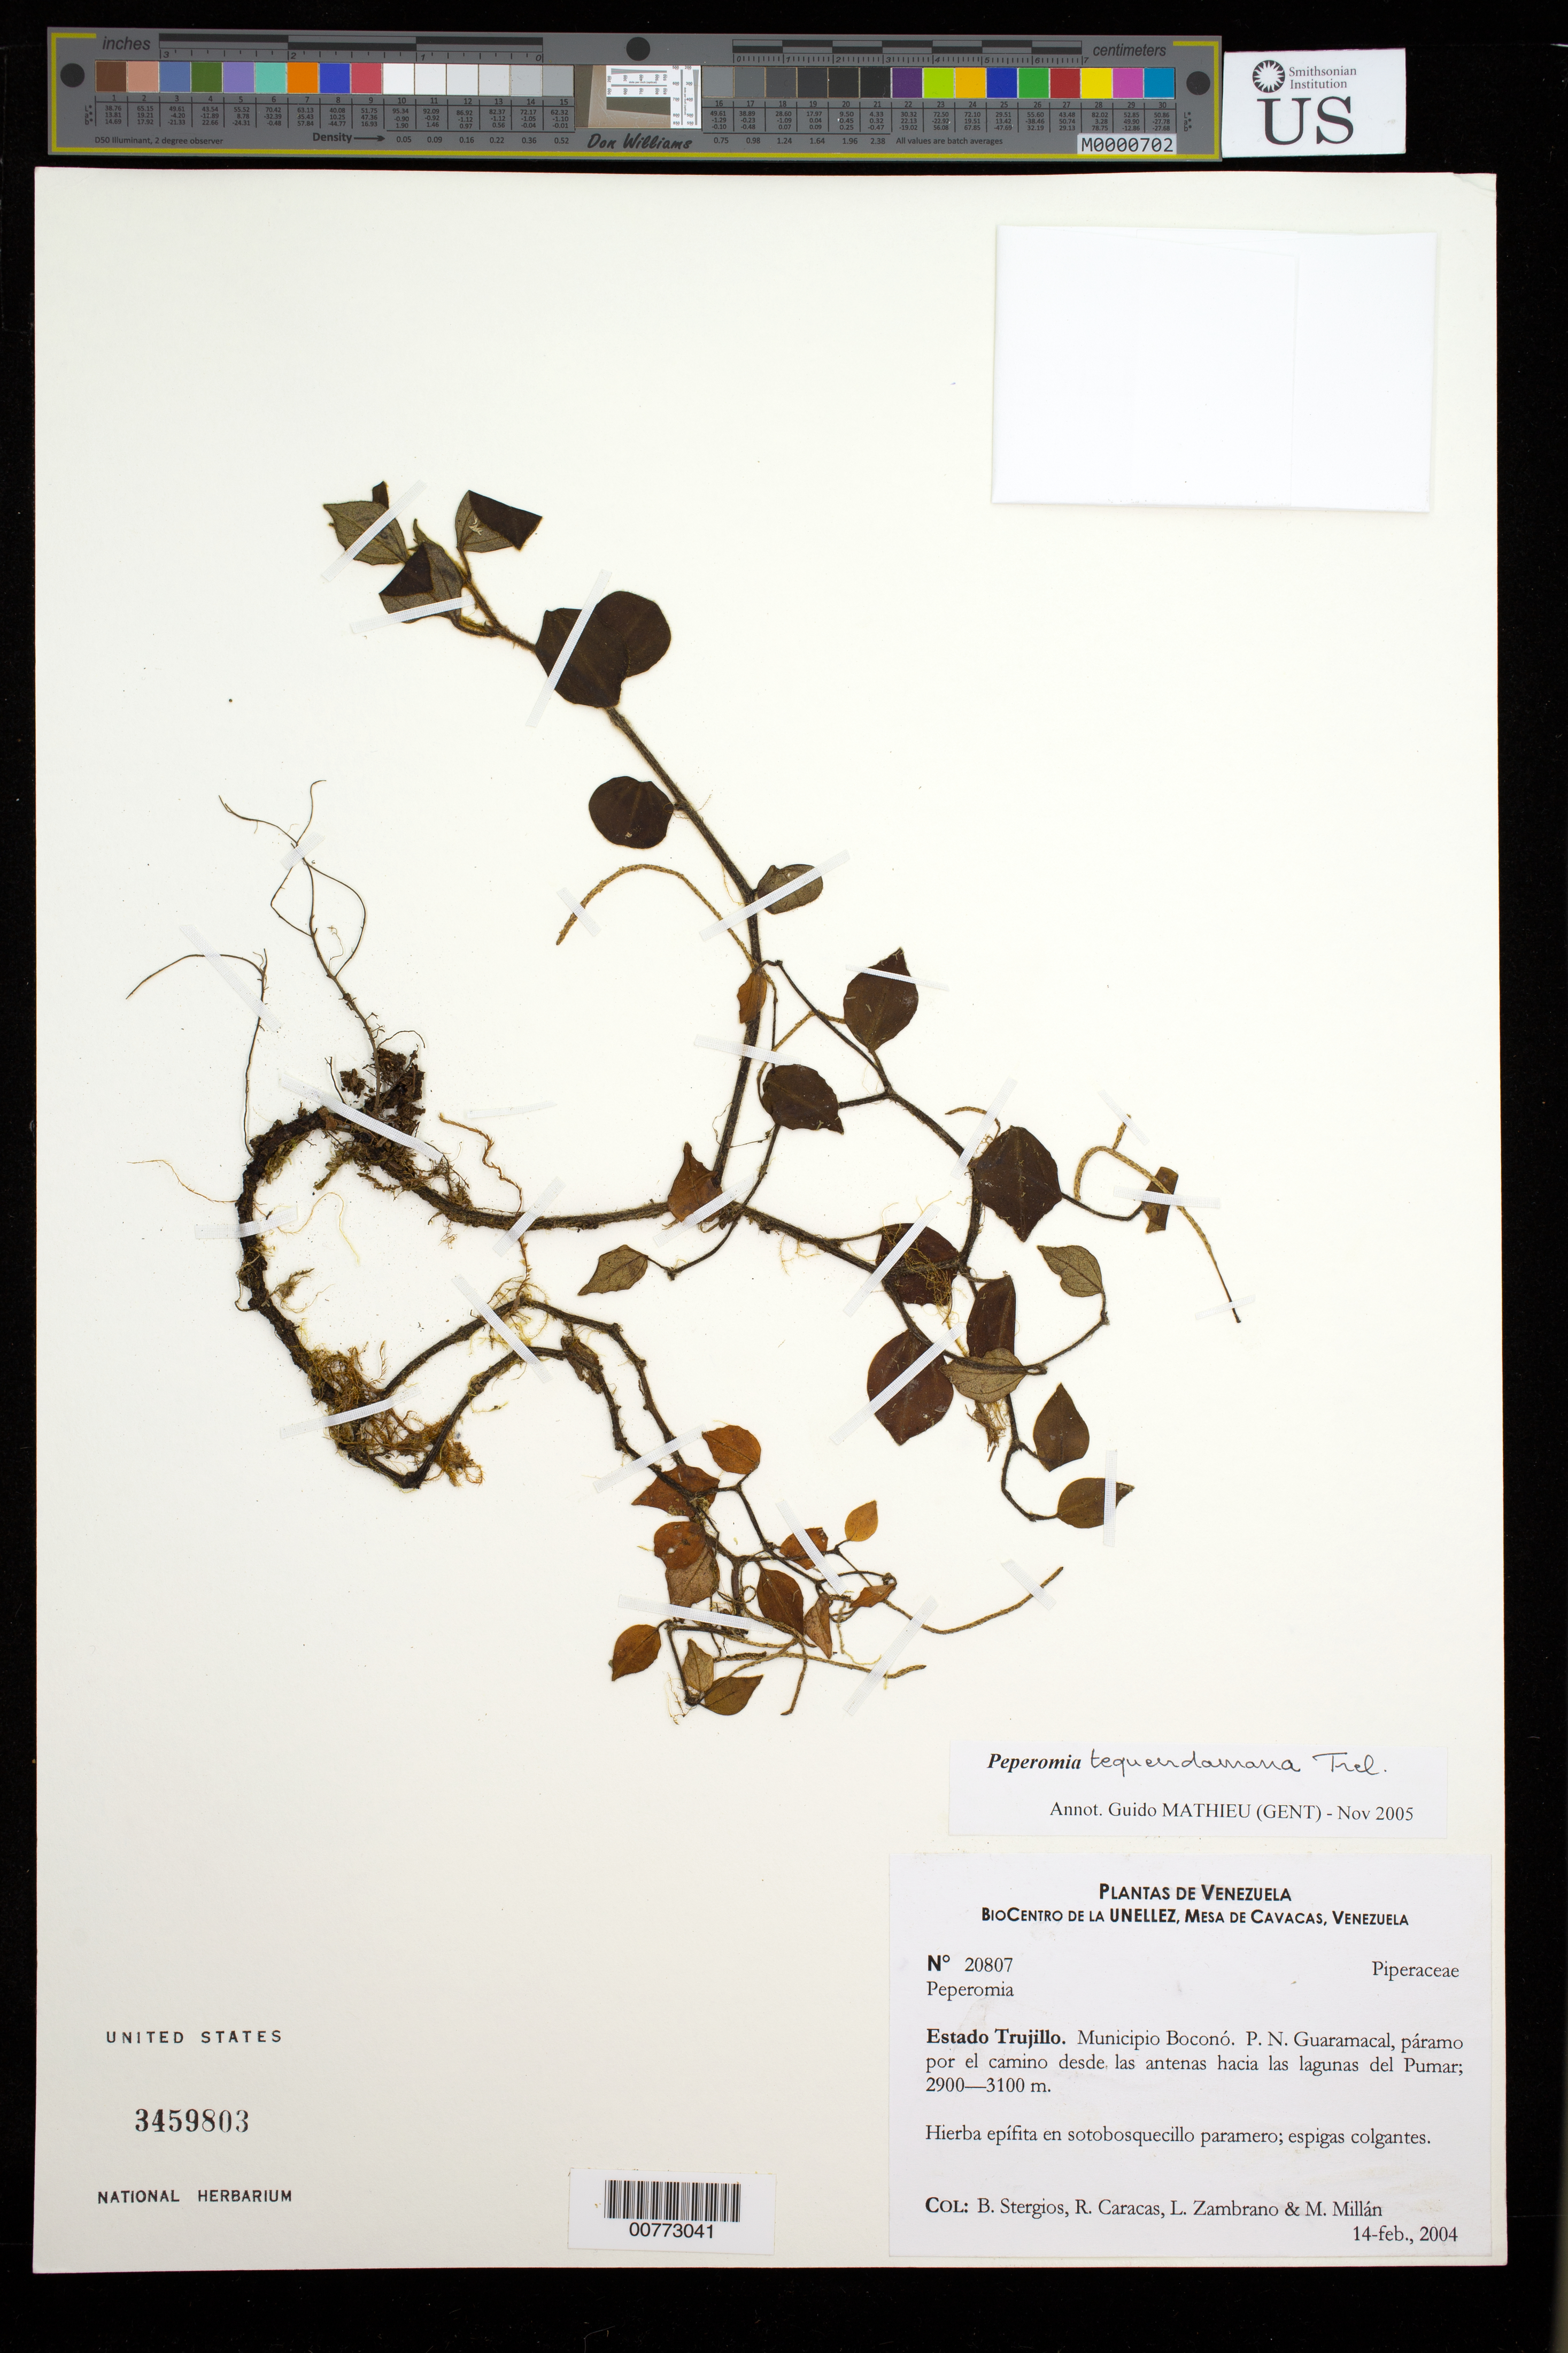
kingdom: Plantae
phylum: Tracheophyta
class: Magnoliopsida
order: Piperales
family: Piperaceae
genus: Peperomia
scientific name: Peperomia tequendamana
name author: Trel.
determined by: Mathieu, Guido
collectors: B. G. Stergios, R. Caracas, L. Zambrano & M. Millán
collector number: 20807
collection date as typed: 14 Feb 2004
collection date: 2004-02-14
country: Venezuela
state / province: Trujillo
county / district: Boconó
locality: Parque Nacional Guaramacal, páramo por el camino desde las antenas hacia las lagunas del Pumar.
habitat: Páramo.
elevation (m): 2900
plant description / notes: PORT, US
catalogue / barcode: US 3459803